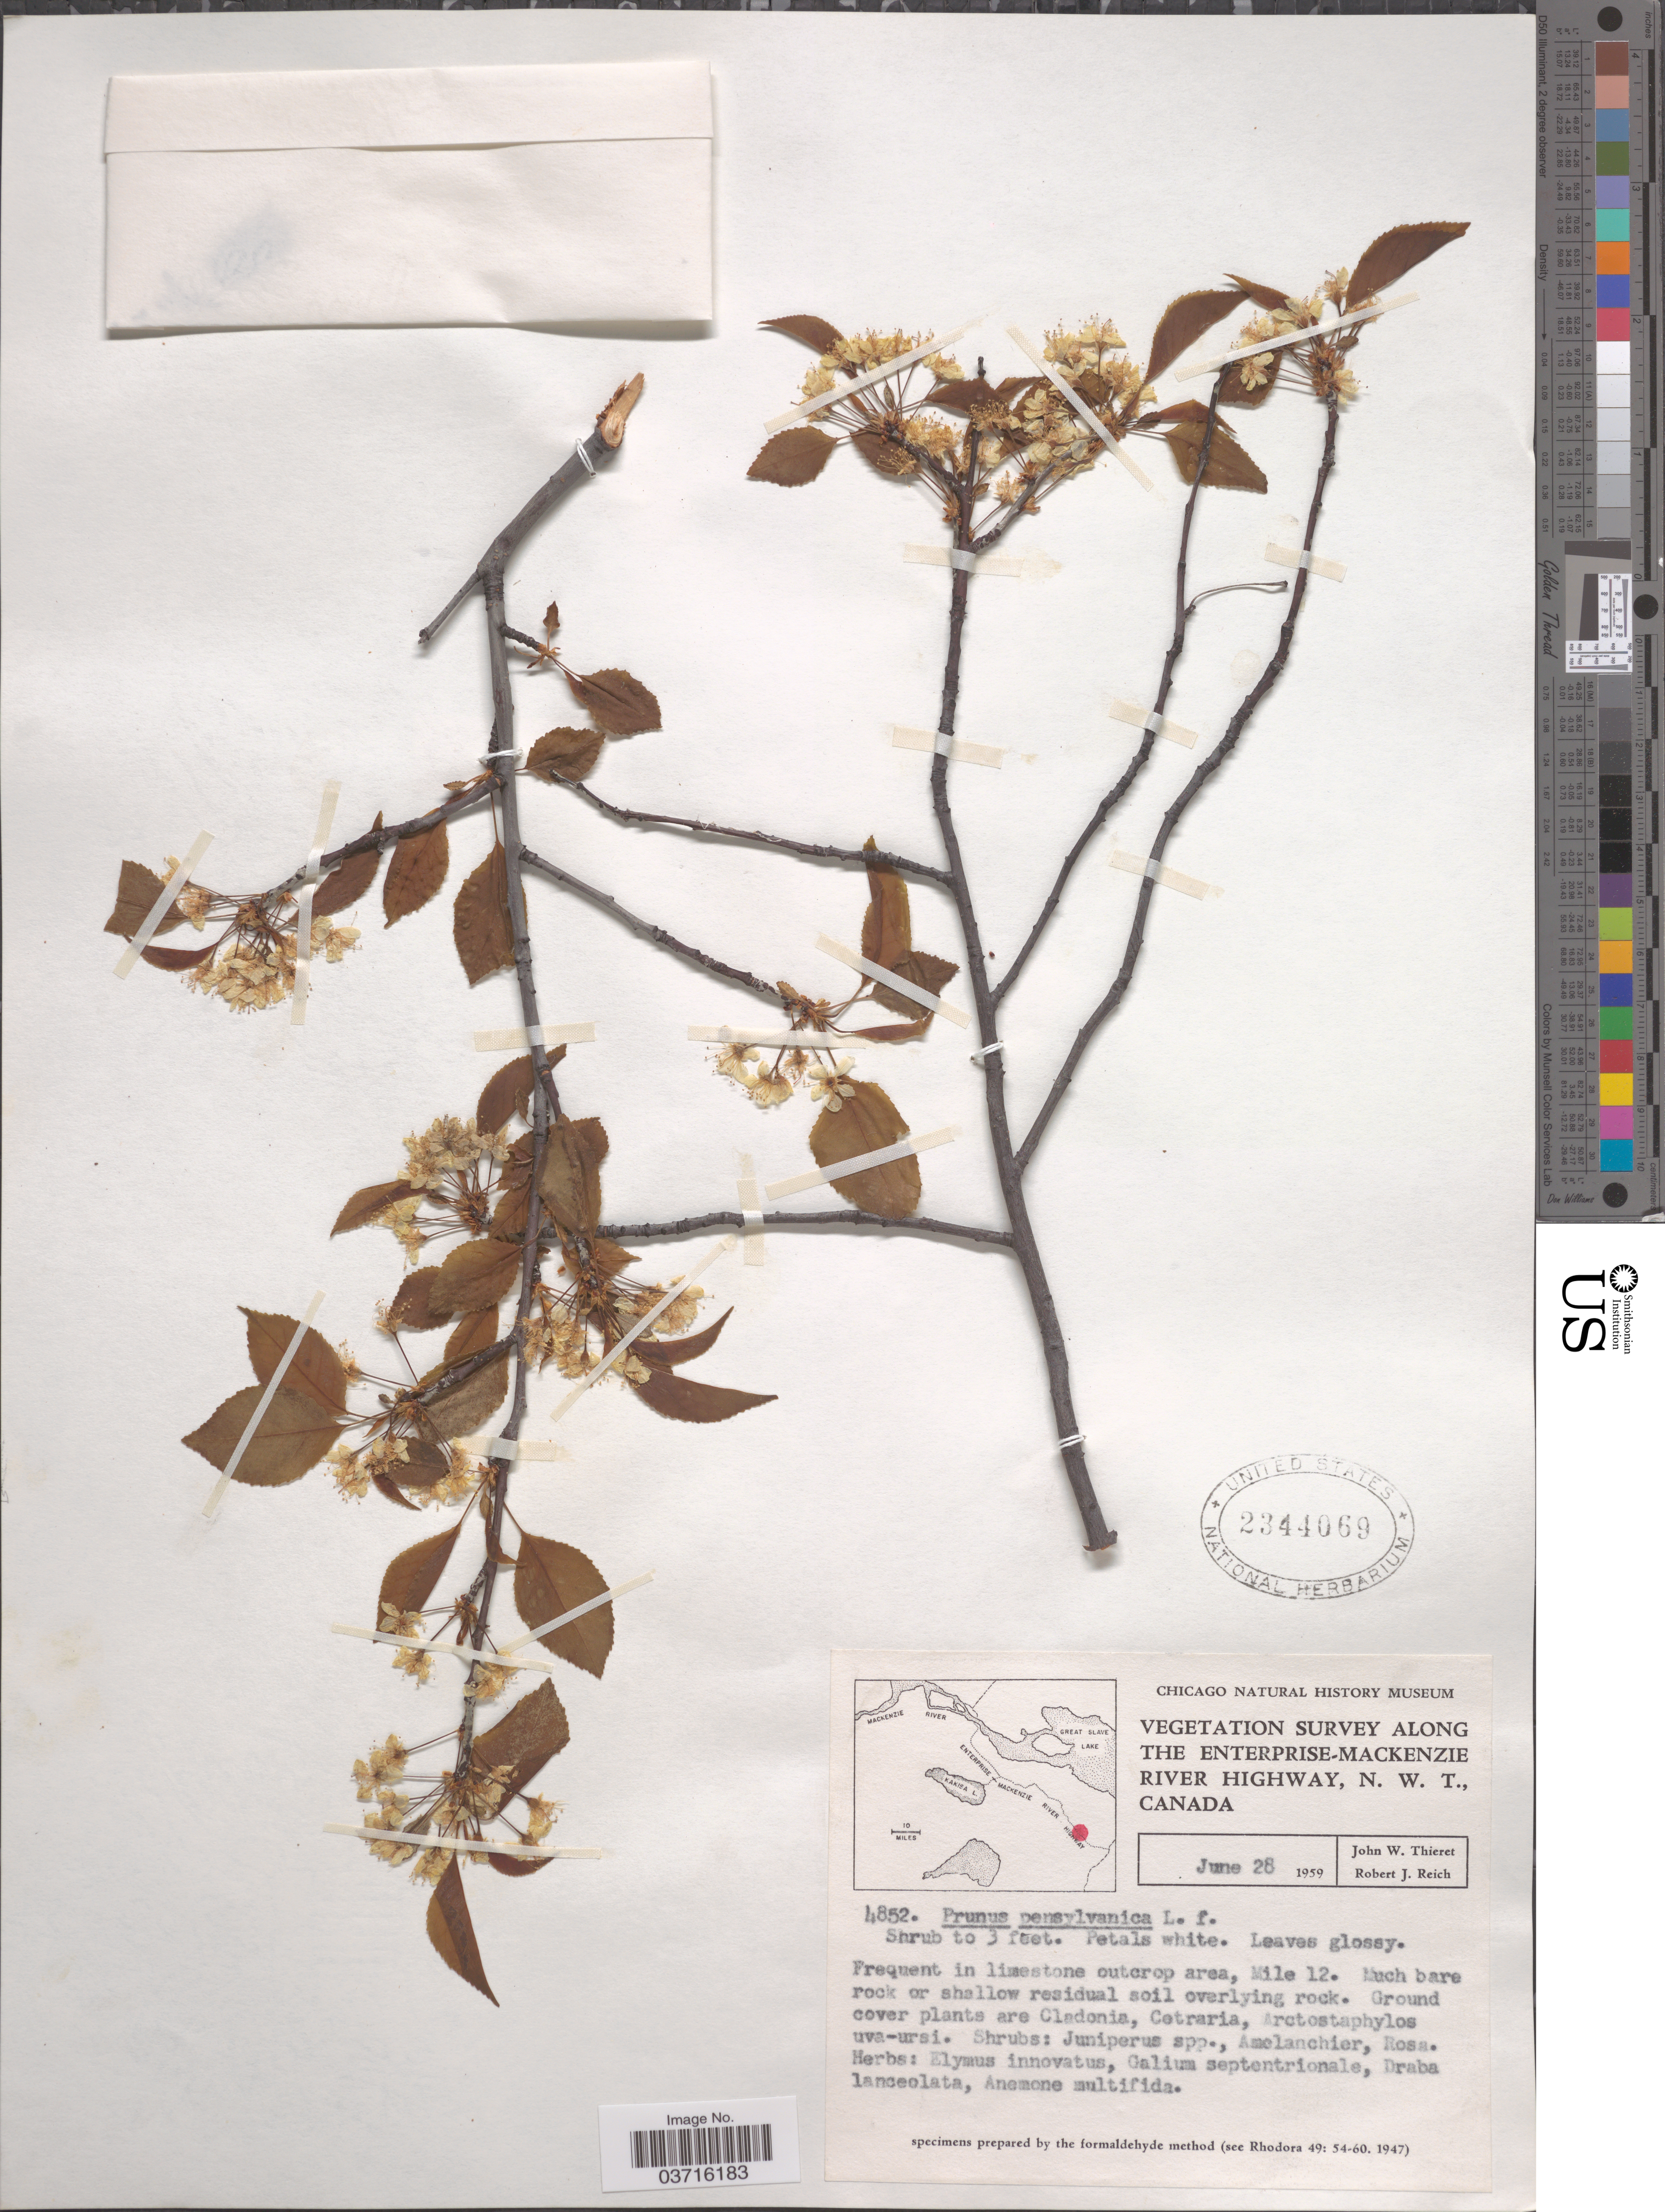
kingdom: Plantae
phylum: Tracheophyta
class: Magnoliopsida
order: Rosales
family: Rosaceae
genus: Prunus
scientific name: Prunus pensylvanica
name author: L. f.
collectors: J. W. Thieret & R. Reich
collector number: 4852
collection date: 1959-06-28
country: Canada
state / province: Northwest Territories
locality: Vegetation Survey along The Enterprise-Mackenzie River Highway. Mile 12.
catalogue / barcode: US 2344069